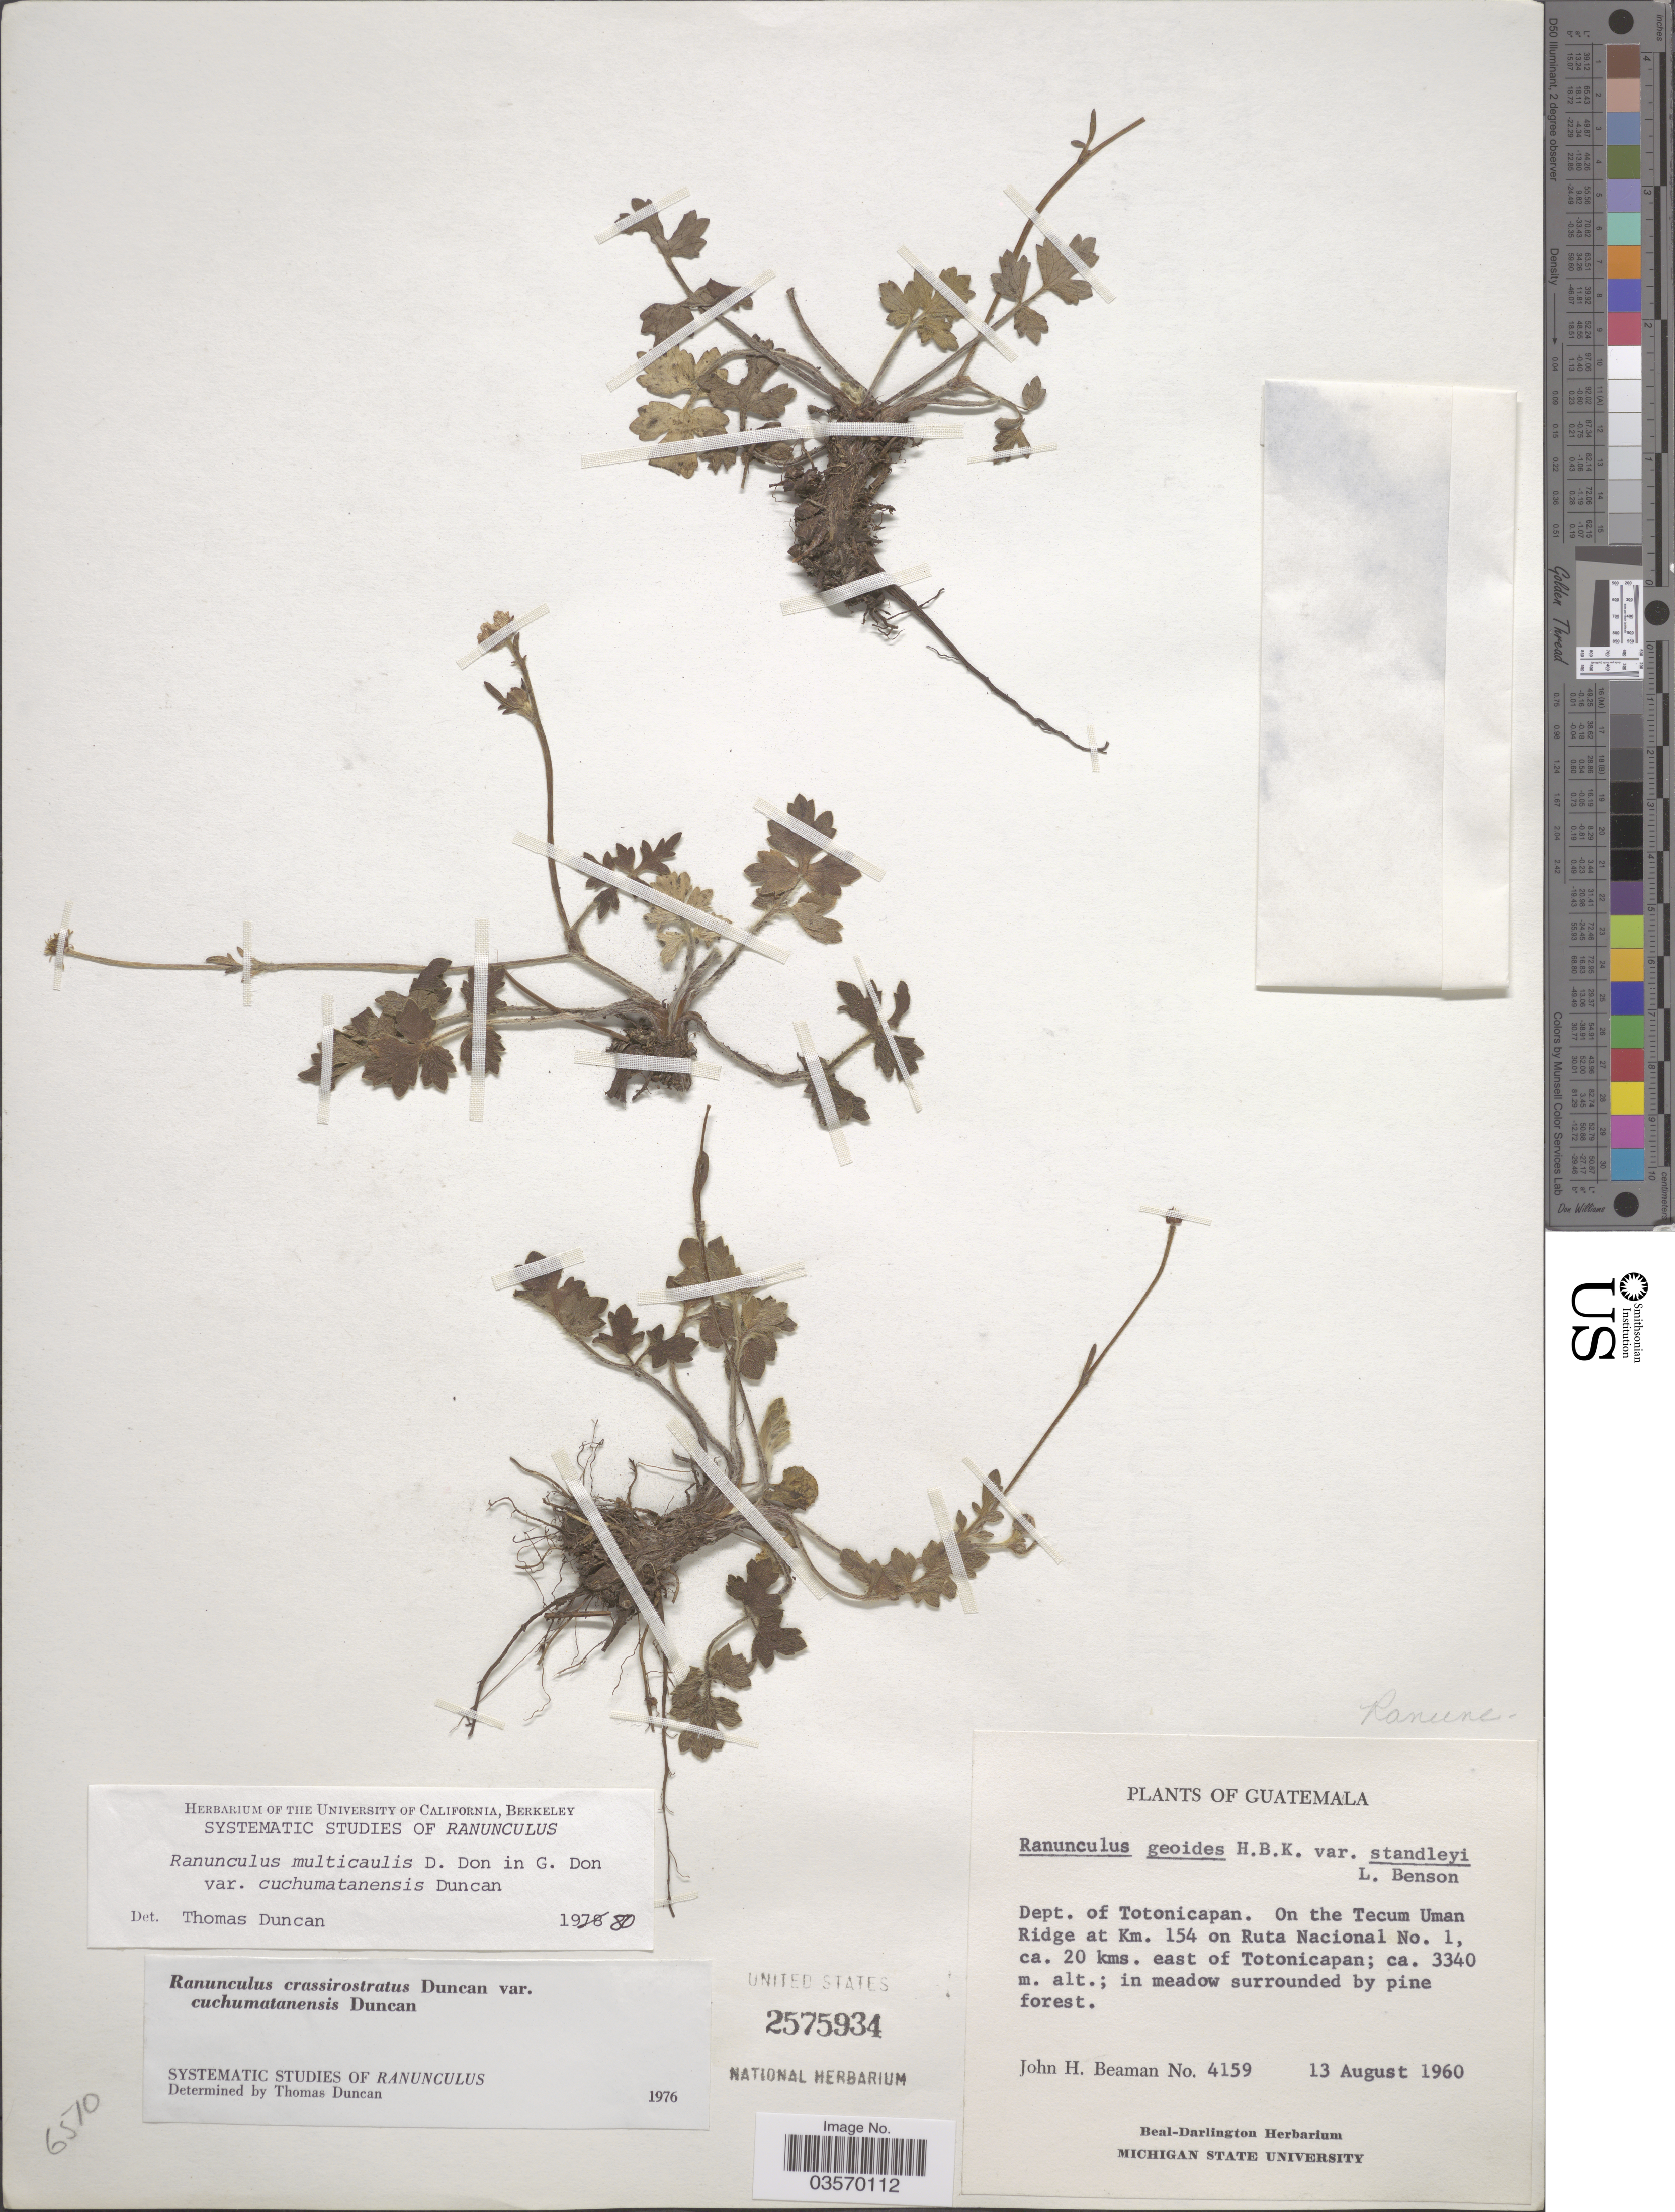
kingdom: Plantae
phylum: Tracheophyta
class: Magnoliopsida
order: Ranunculales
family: Ranunculaceae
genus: Ranunculus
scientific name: Ranunculus multicaulis var. cuchumatanensis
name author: T. Duncan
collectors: J. H. Beaman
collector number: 4159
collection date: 1960-08-13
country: Guatemala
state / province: Totonicapan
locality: Dept. of Totonicapan. On the Tecum Uman Ridge at Km. 154 on Ruta Nacional No. 1, ca. 20 kms. east of Totonicapan.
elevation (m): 3340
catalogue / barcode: US 2575934